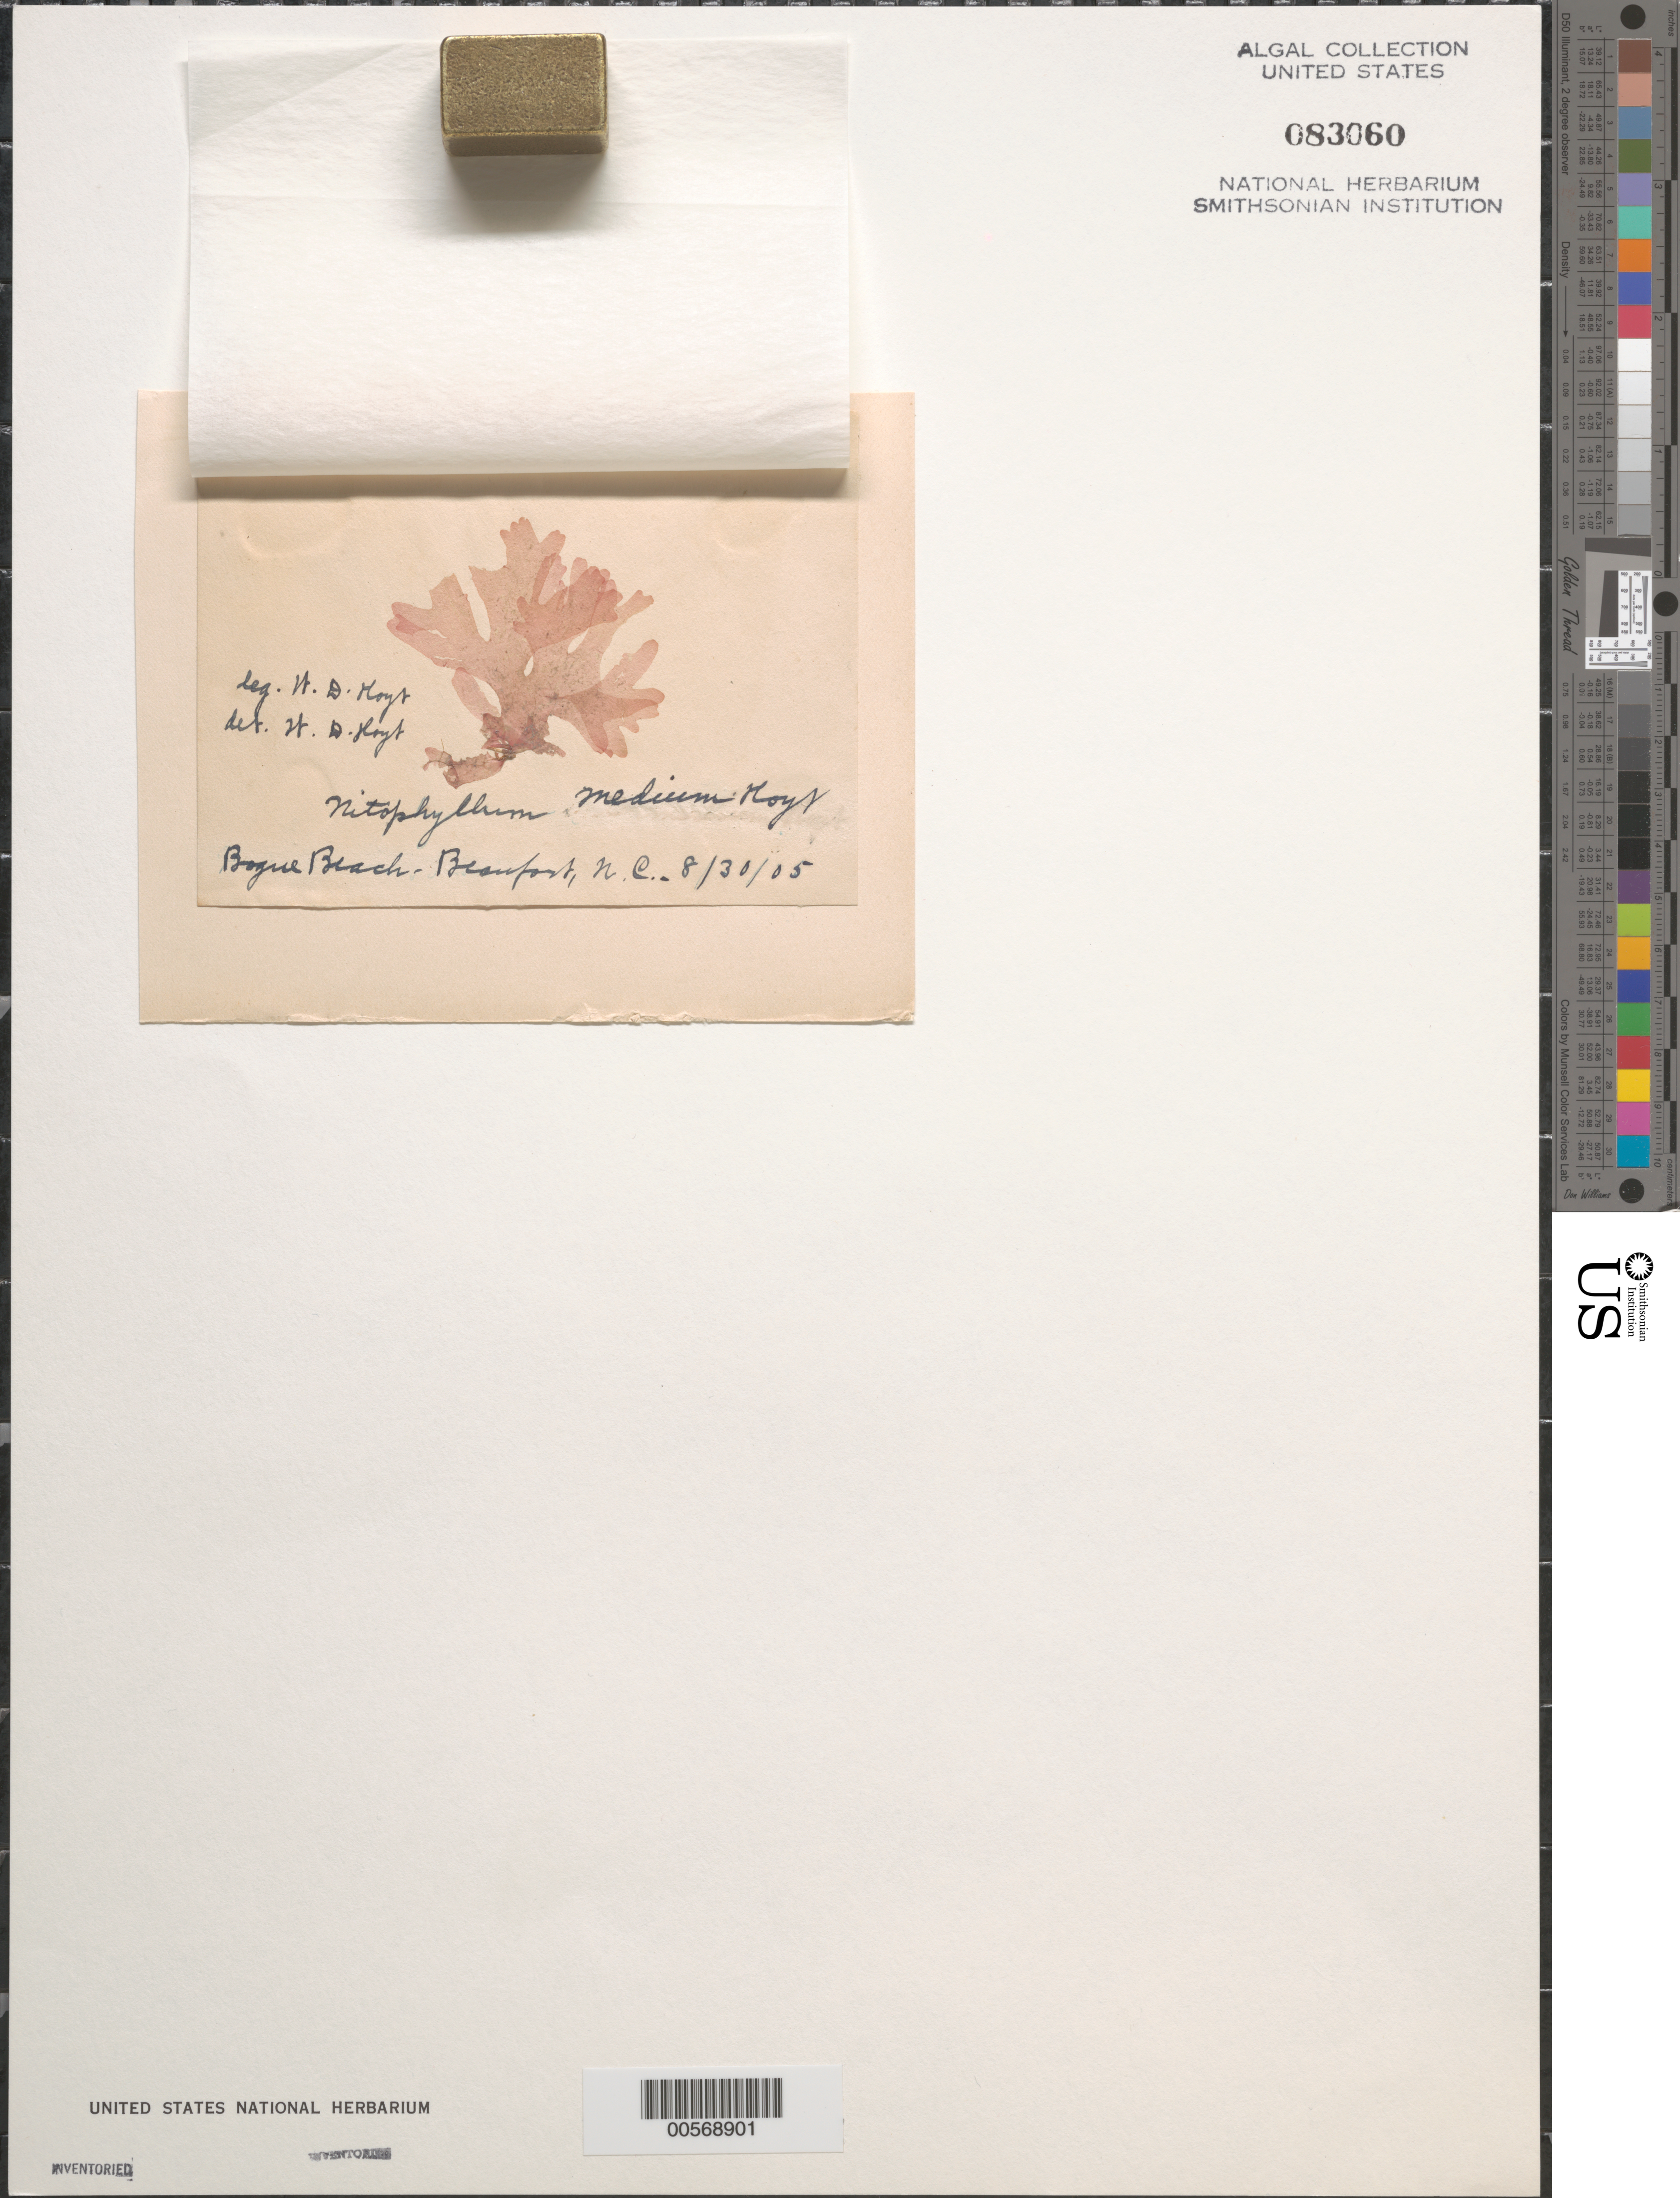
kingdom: Plantae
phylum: Rhodophyta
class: Florideophyceae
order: Ceramiales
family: Delesseriaceae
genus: Radicilingua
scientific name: Radicilingua media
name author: (Hoyt) Wolf et al.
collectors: W. D. Hoyt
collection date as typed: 30 Aug 1905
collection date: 1905-08-30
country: United States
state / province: North Carolina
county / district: Carteret County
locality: Beaufort, Bogue Beach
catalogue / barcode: US 83060